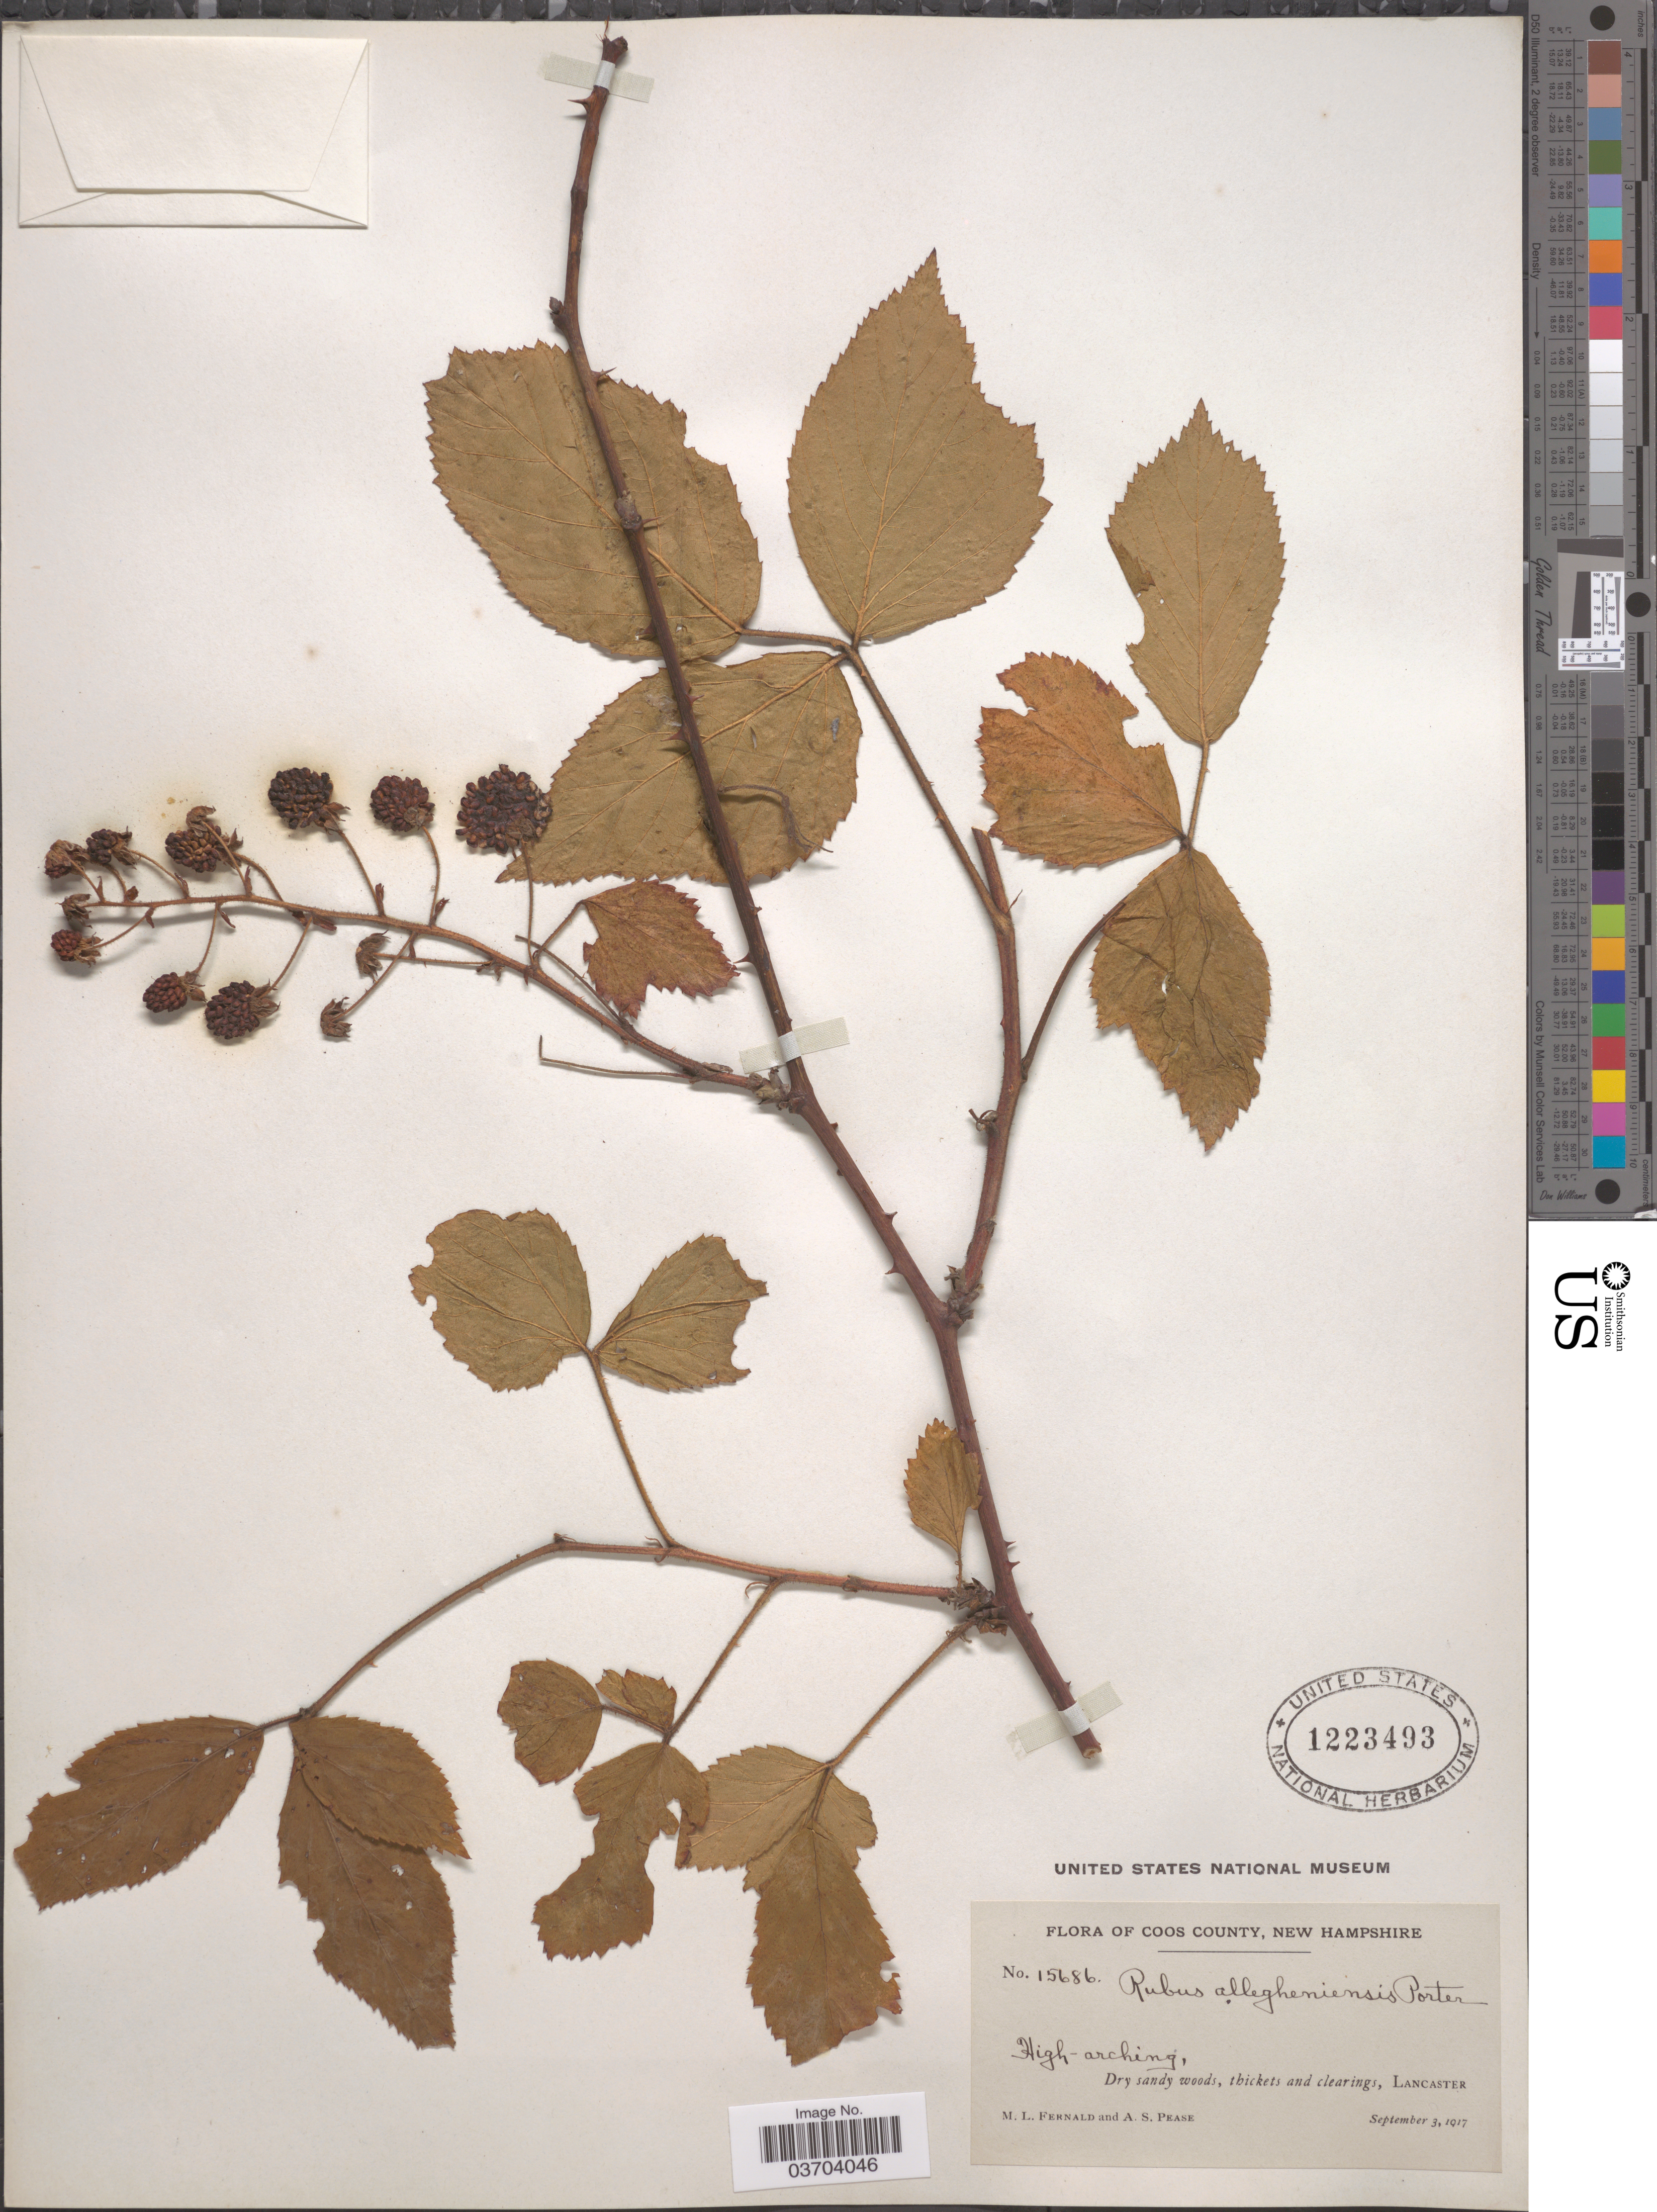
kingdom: Plantae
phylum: Tracheophyta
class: Magnoliopsida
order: Rosales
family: Rosaceae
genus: Rubus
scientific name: Rubus allegheniensis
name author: Porter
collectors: M. L. Fernald & A. S. Pease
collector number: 15686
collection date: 1917-09-03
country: United States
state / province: New Hampshire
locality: Coos County. Lancaster.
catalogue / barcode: US 1223493